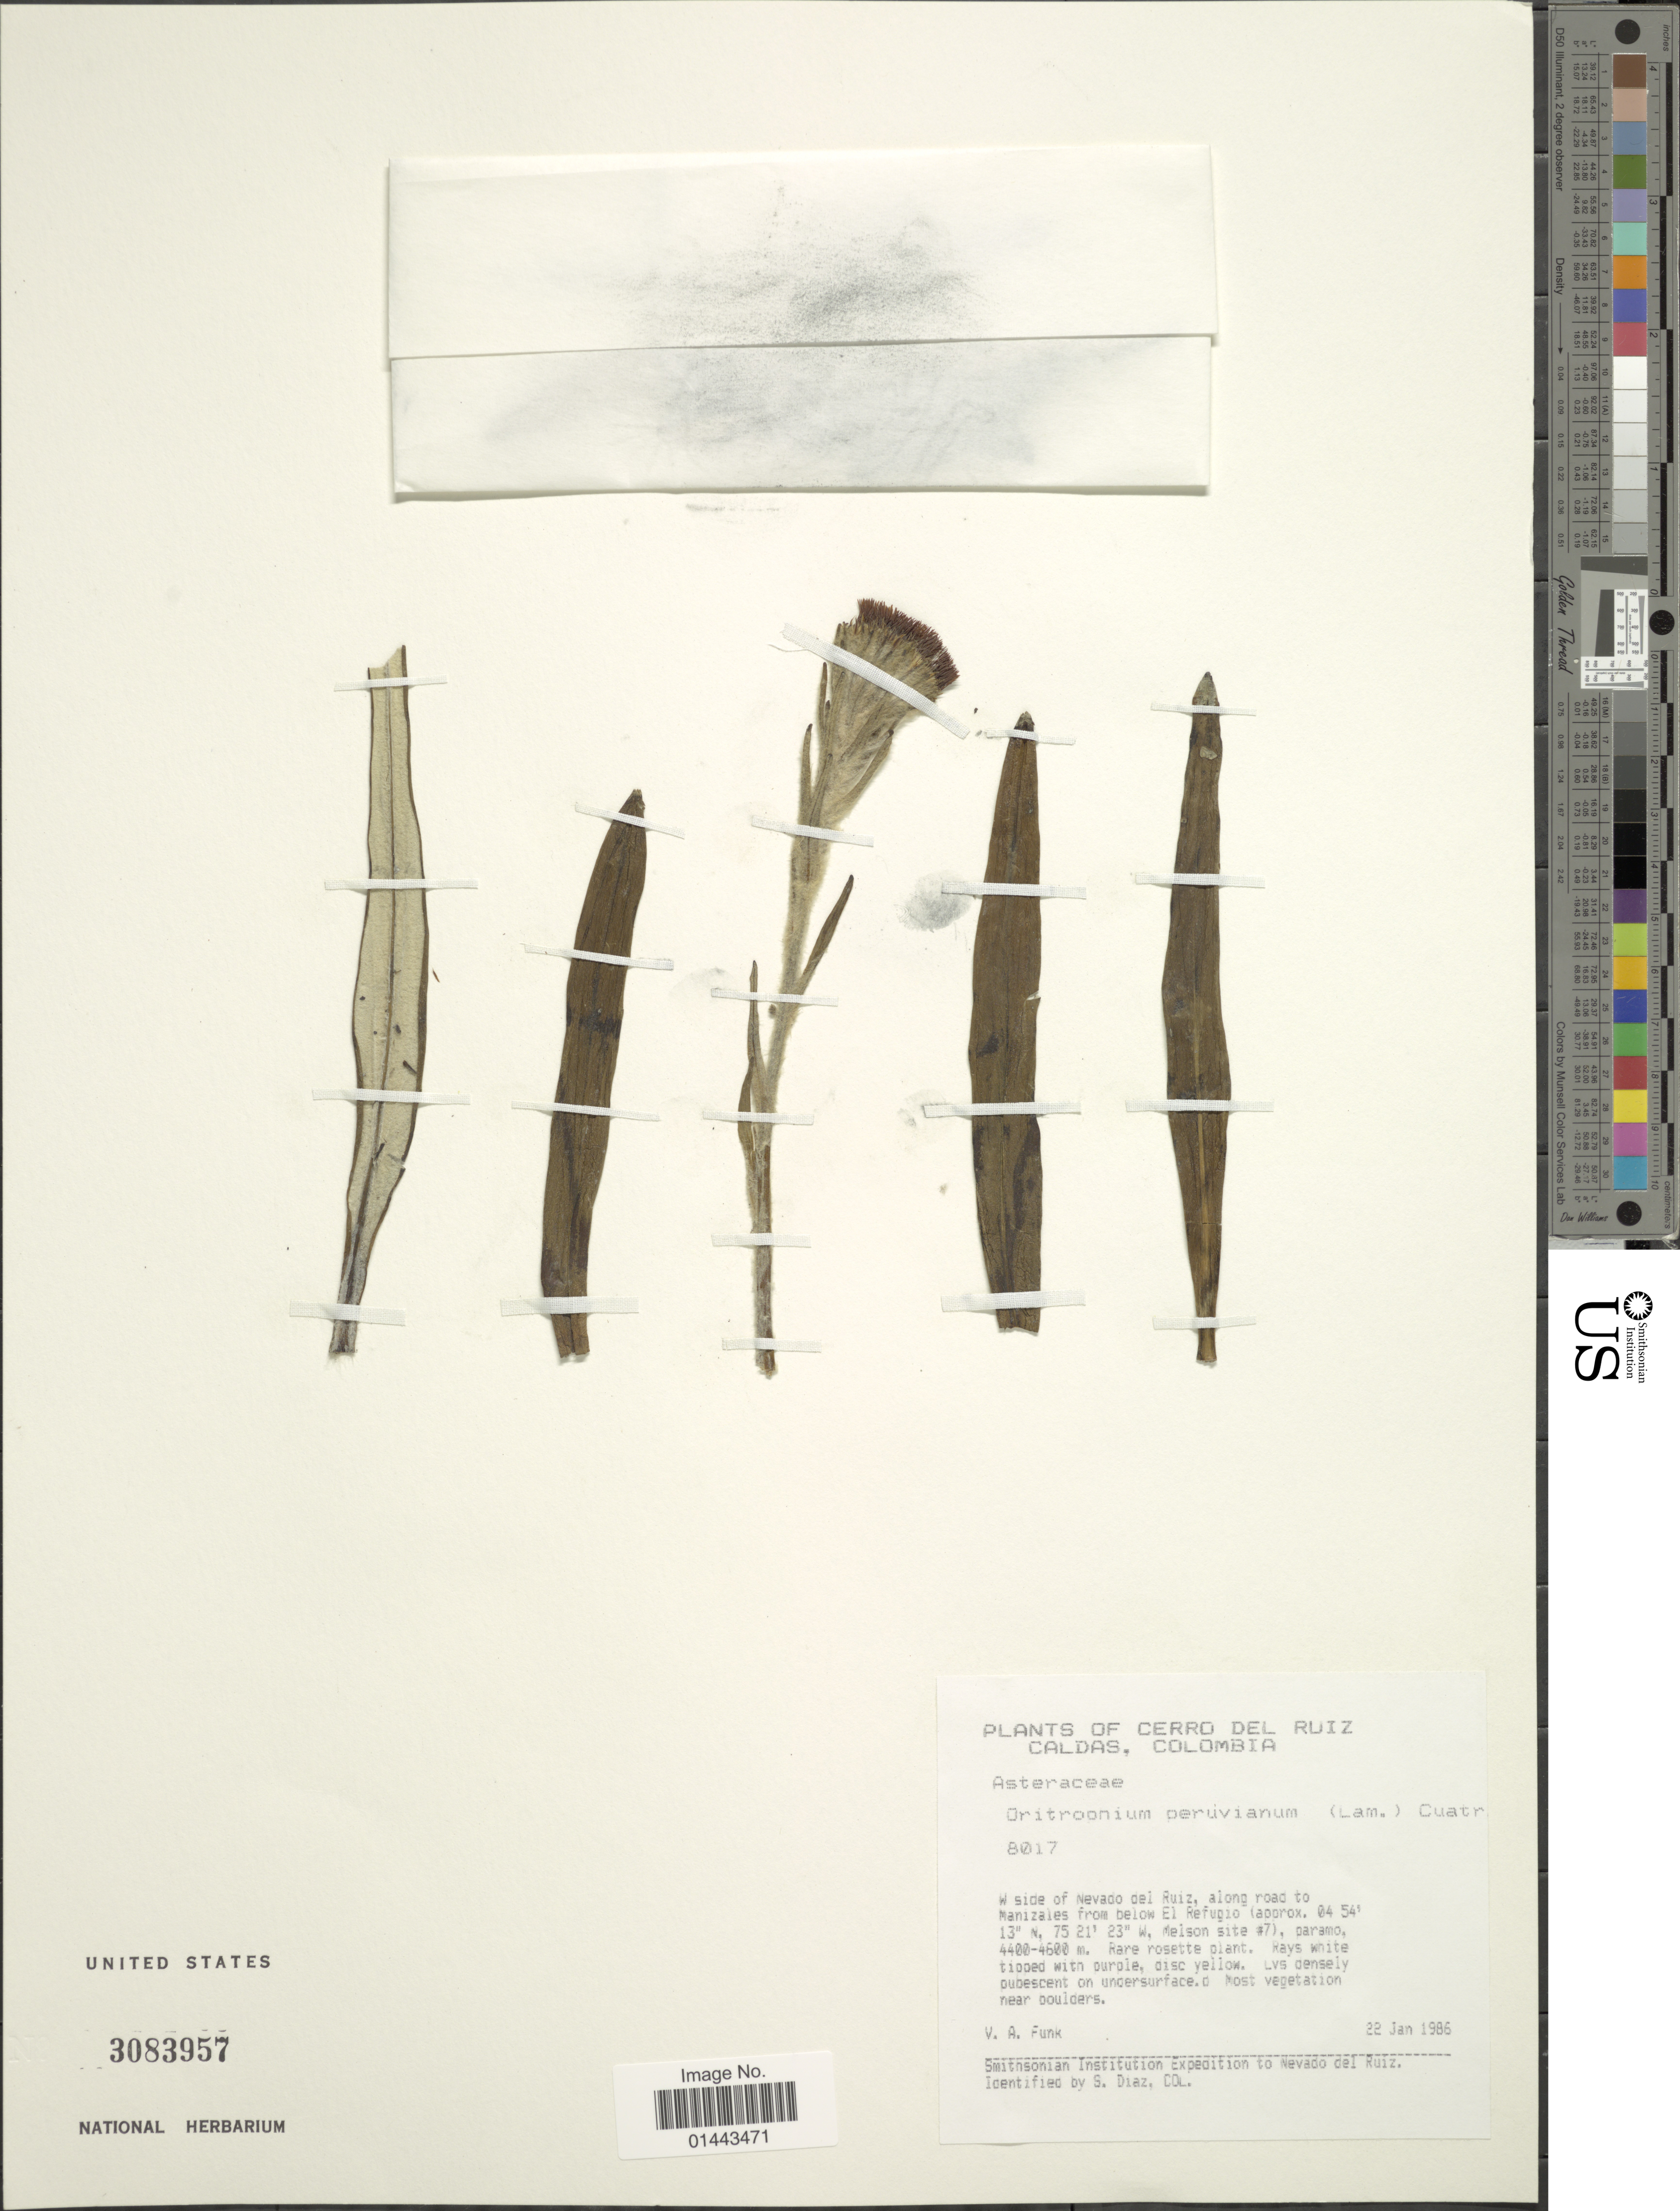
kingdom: Plantae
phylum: Tracheophyta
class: Magnoliopsida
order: Asterales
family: Asteraceae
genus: Oritrophium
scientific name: Oritrophium peruvianum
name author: (Lam.) Cuatrec.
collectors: V. Funk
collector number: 8017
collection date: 1986-01-22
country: Colombia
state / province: Caldas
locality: Cerro del Ruiz,W. side of Nevado del Ruiz, along road to Manizales from below El Refugio, (Melson site #7) paramo.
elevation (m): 4400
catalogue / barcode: US 3083957